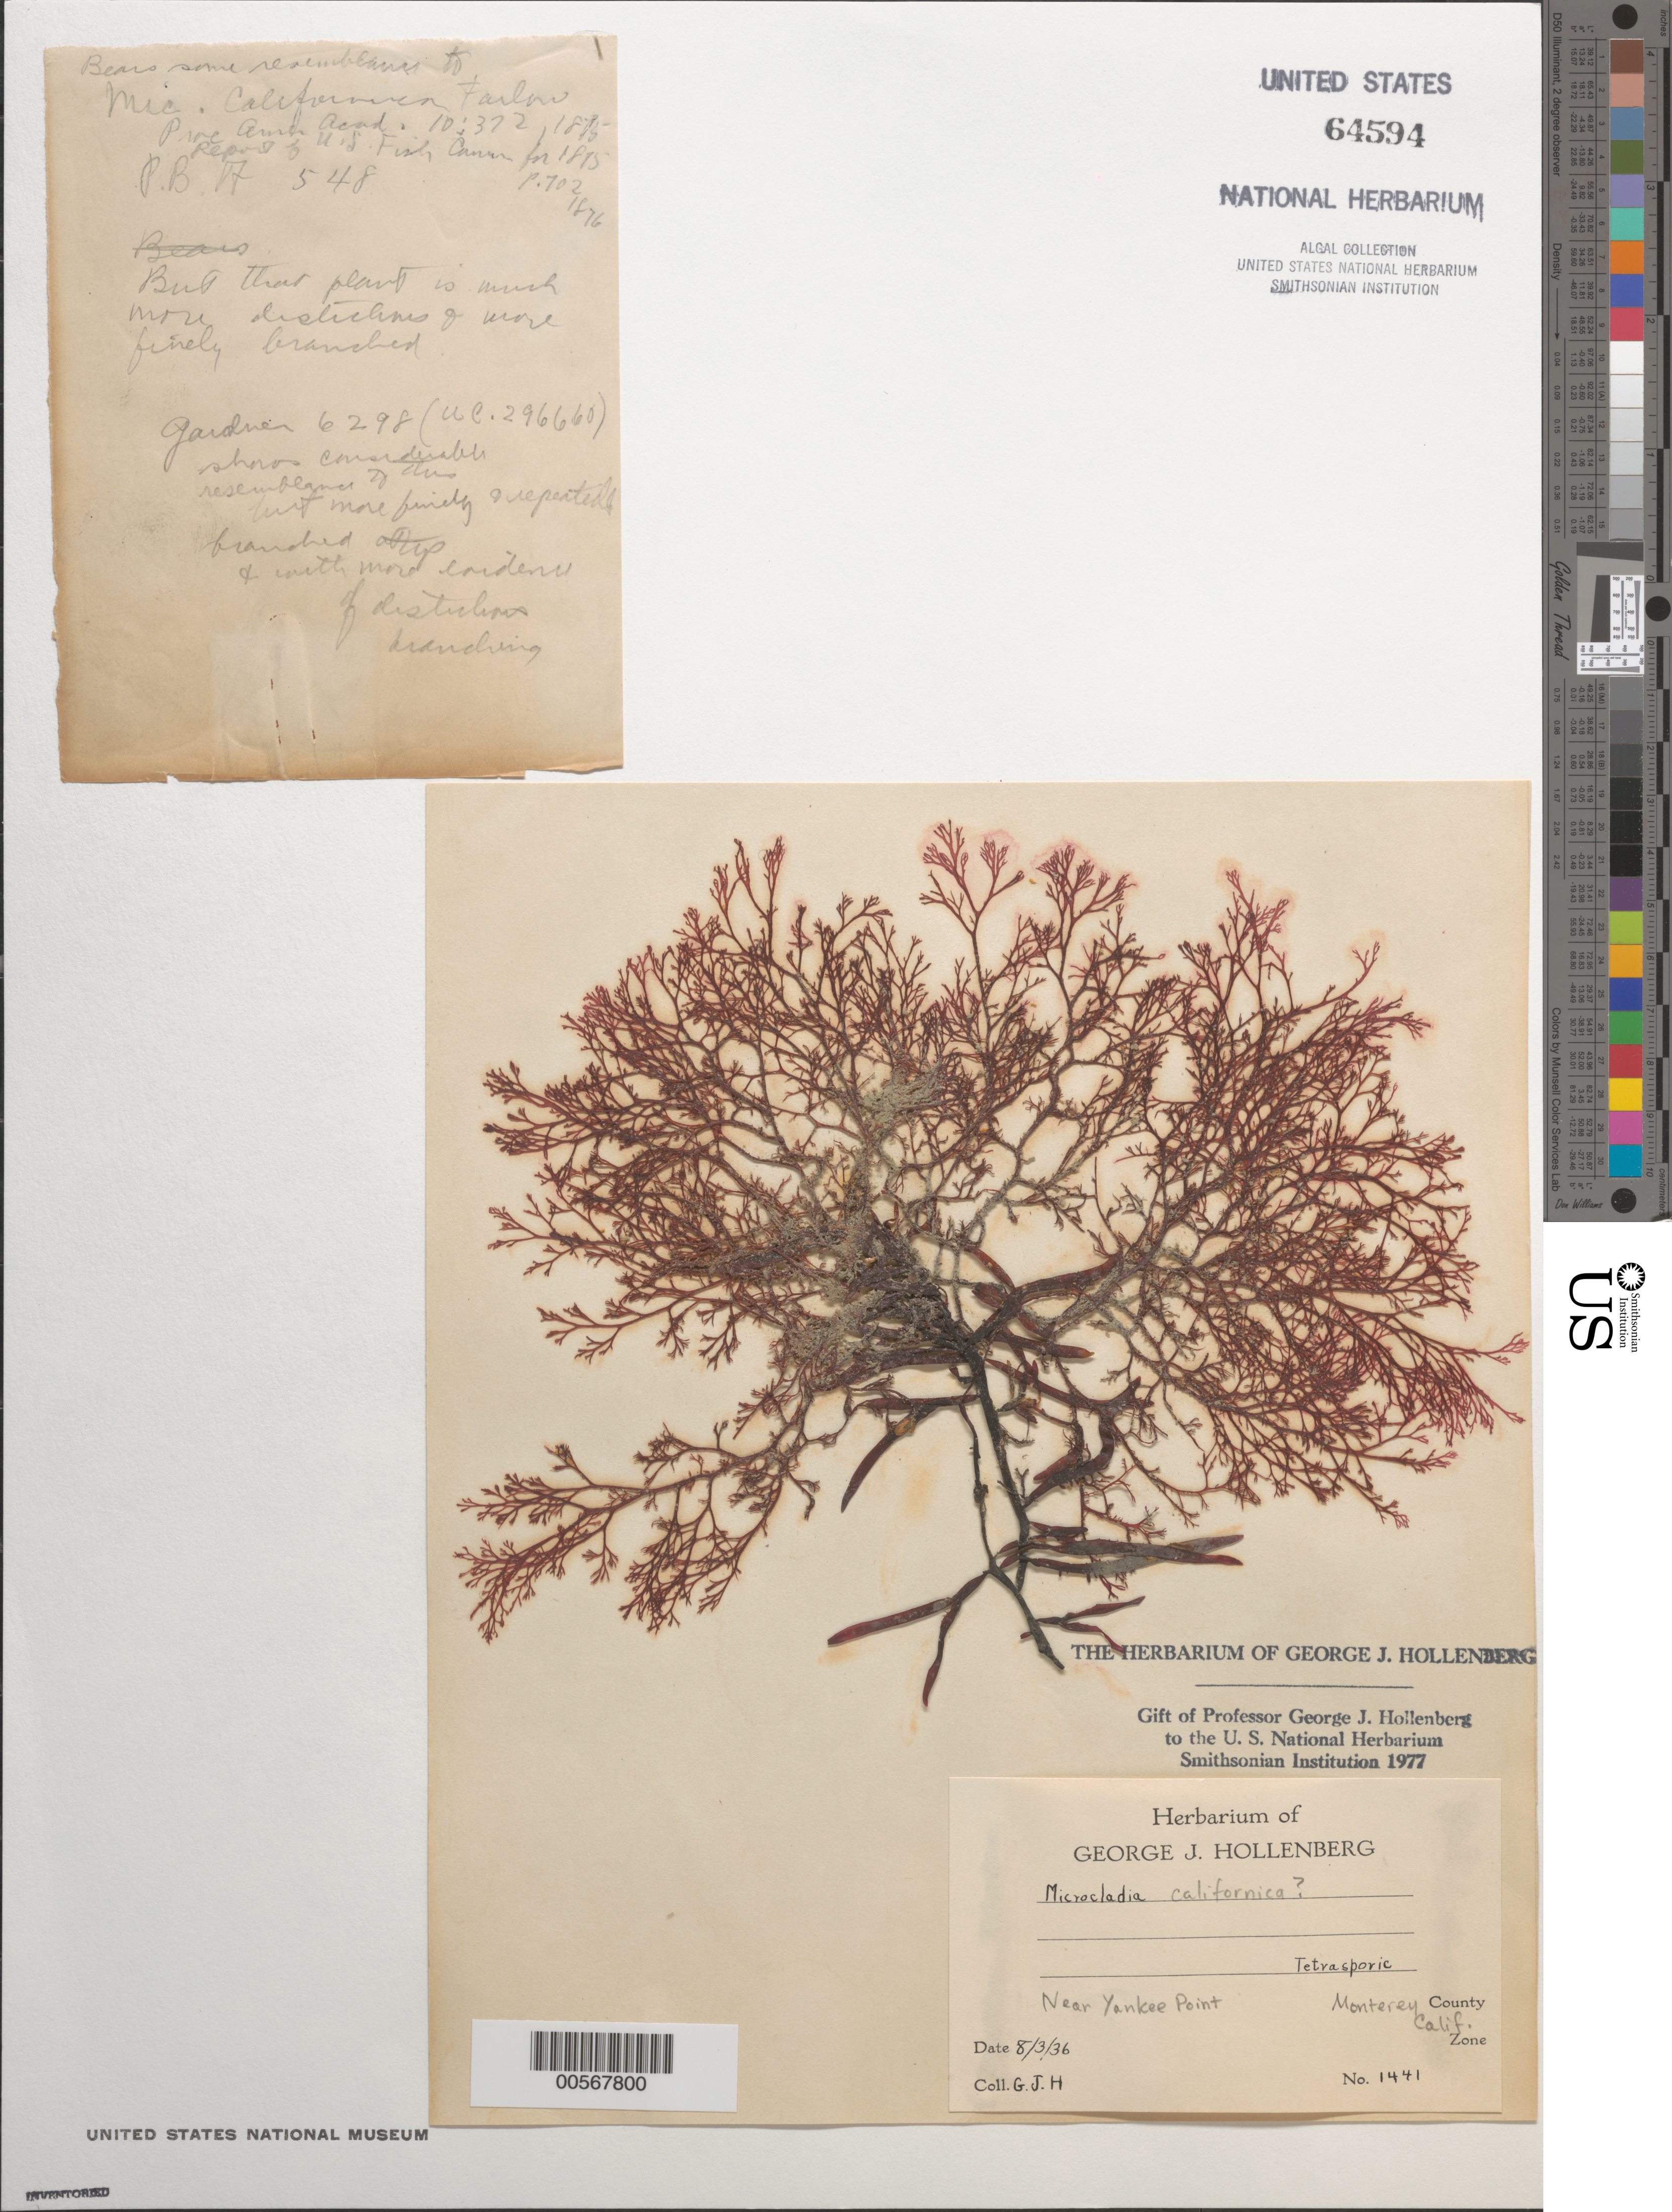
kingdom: Plantae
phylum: Rhodophyta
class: Florideophyceae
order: Ceramiales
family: Ceramiaceae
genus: Campylaephora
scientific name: Campylaephora californica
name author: (Farl.) T.O. Cho in T.O. Cho et al.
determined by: Algae name updating Project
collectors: G. Hollenberg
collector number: GJH 1441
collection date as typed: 03 Aug 1936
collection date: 1936-08-03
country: United States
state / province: California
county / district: Monterey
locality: Near Yankee Point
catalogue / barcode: US 64594